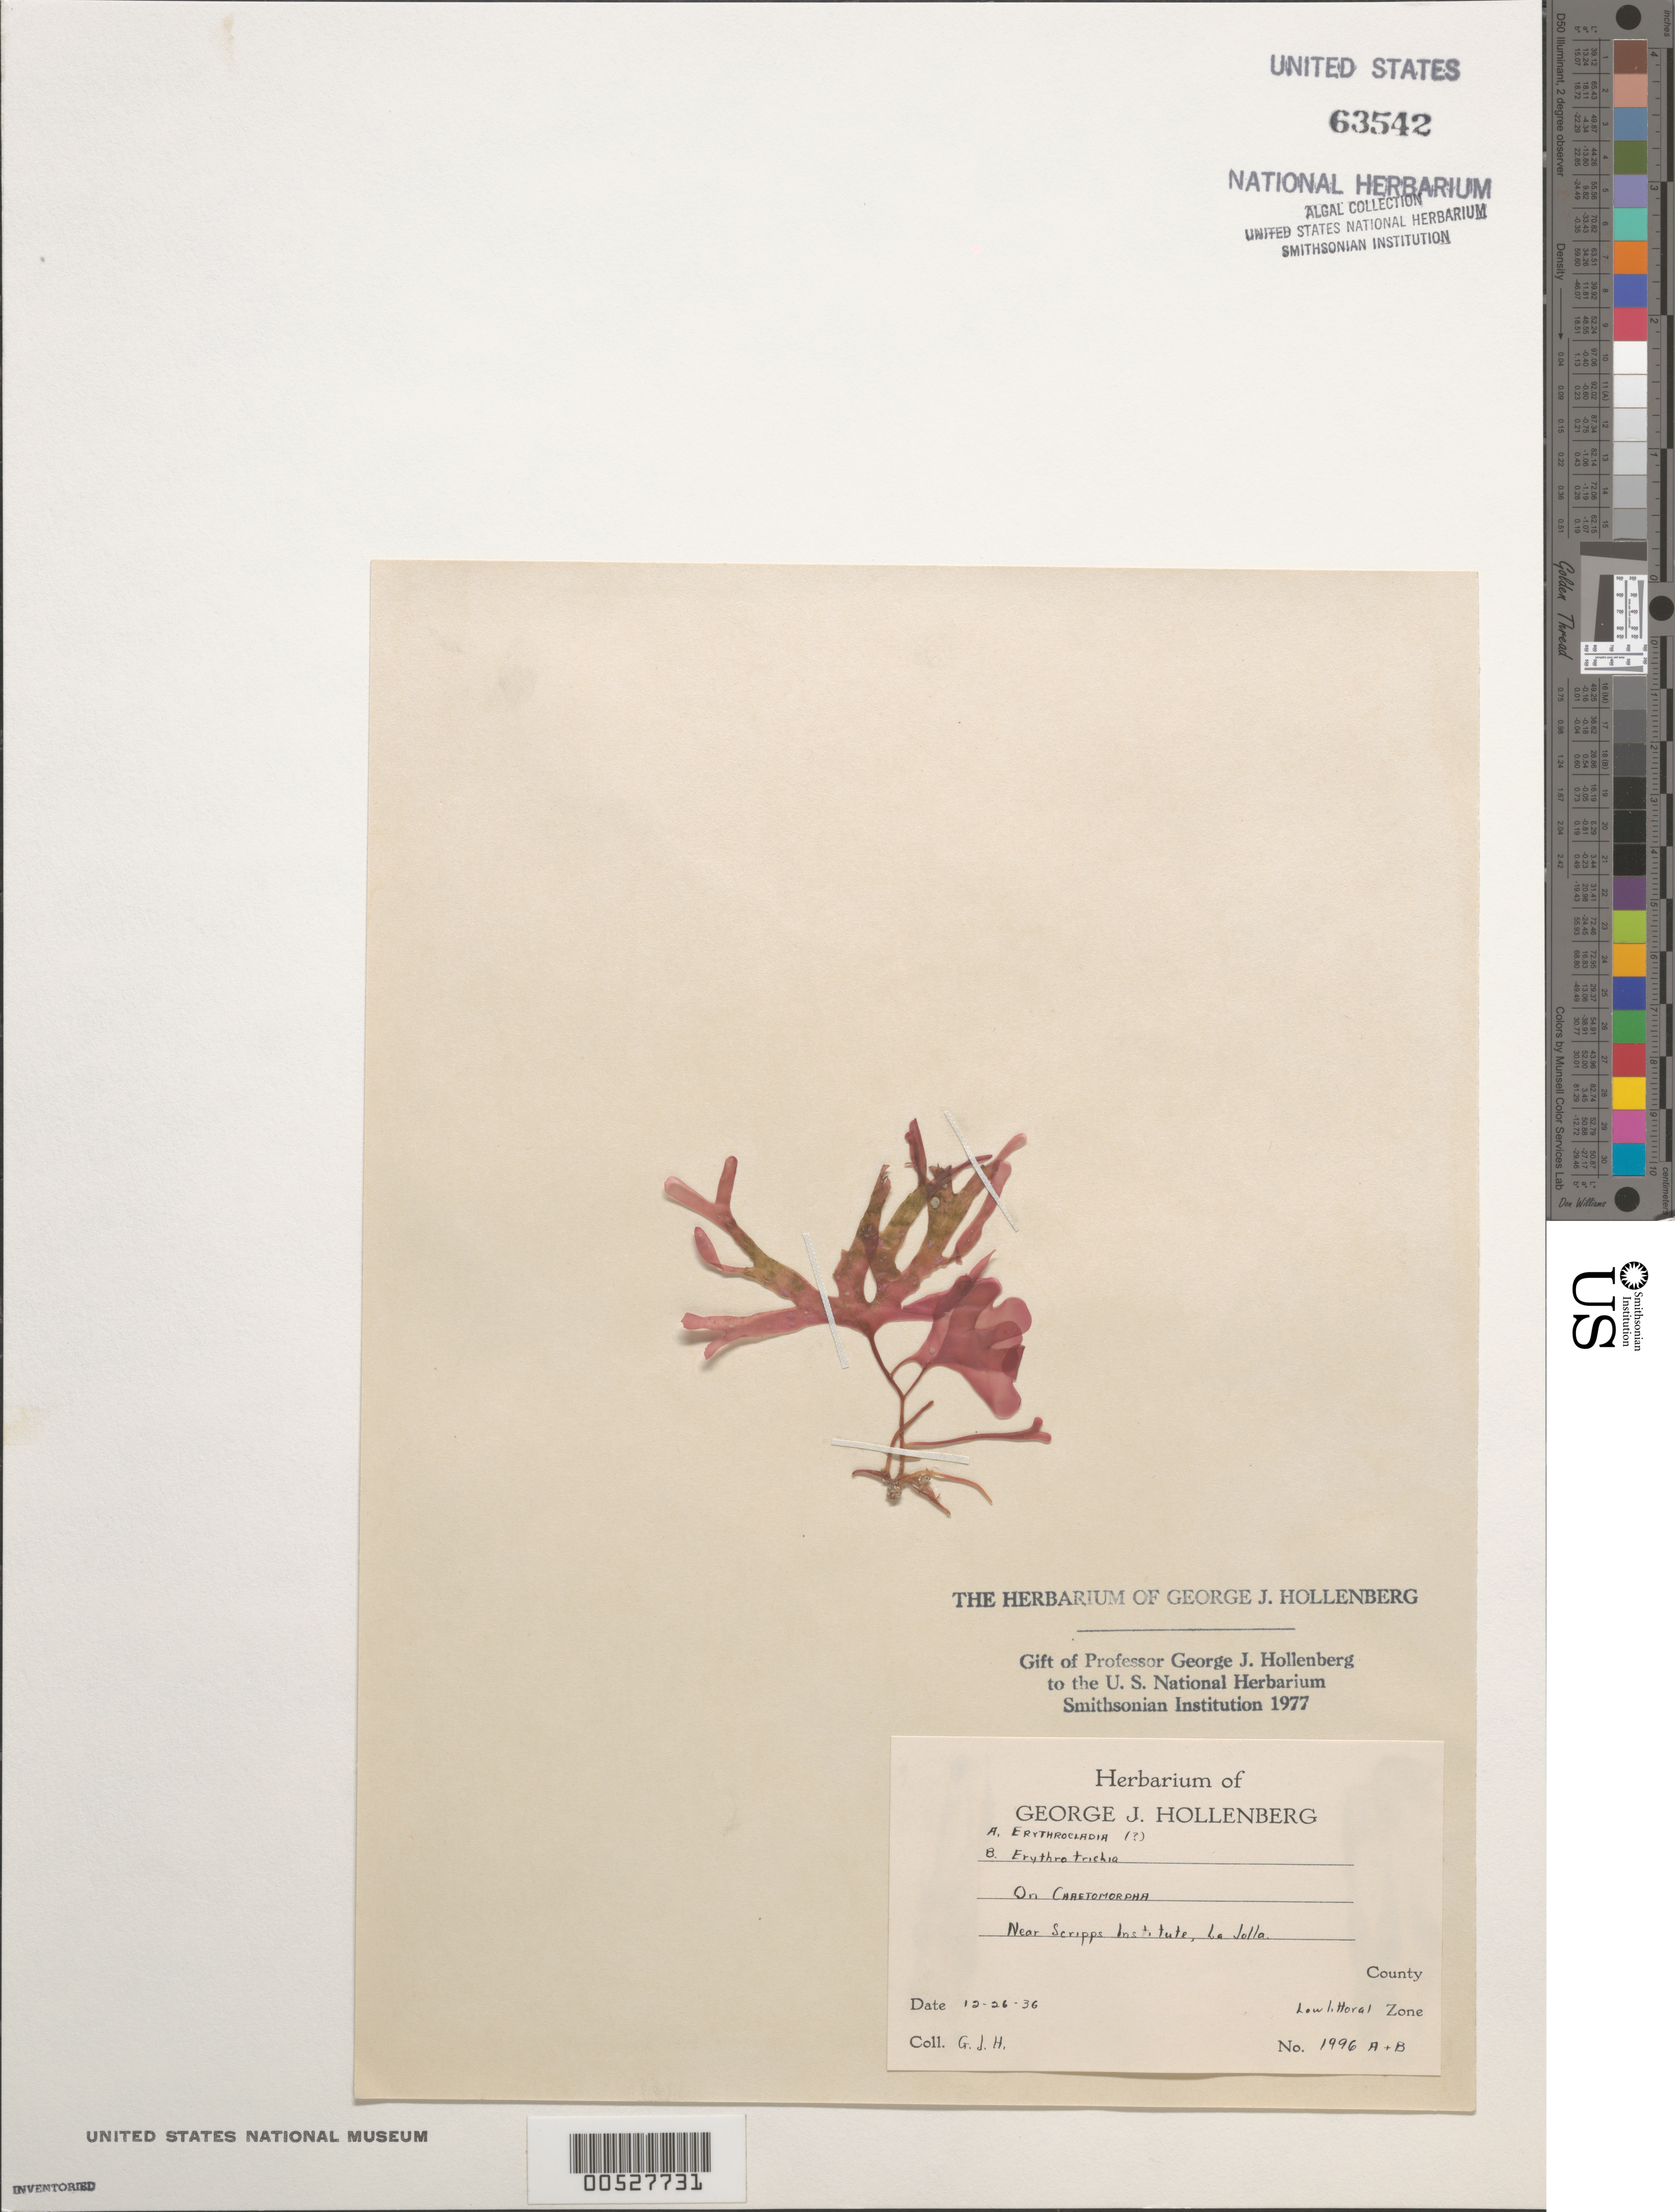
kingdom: Plantae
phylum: Rhodophyta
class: Compsopogonophyceae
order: Erythropeltidales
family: Erythrotrichiaceae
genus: Erythrocladia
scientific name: Erythrocladia sp.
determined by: Hollenberg, George J.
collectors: G. Hollenberg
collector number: GJH 1996A & GJH 1996B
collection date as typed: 26 Dec 1936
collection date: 1936-12-26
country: United States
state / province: California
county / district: San Diego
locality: La Jolla, near Scripps Institution of Oceanography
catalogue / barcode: US 63542